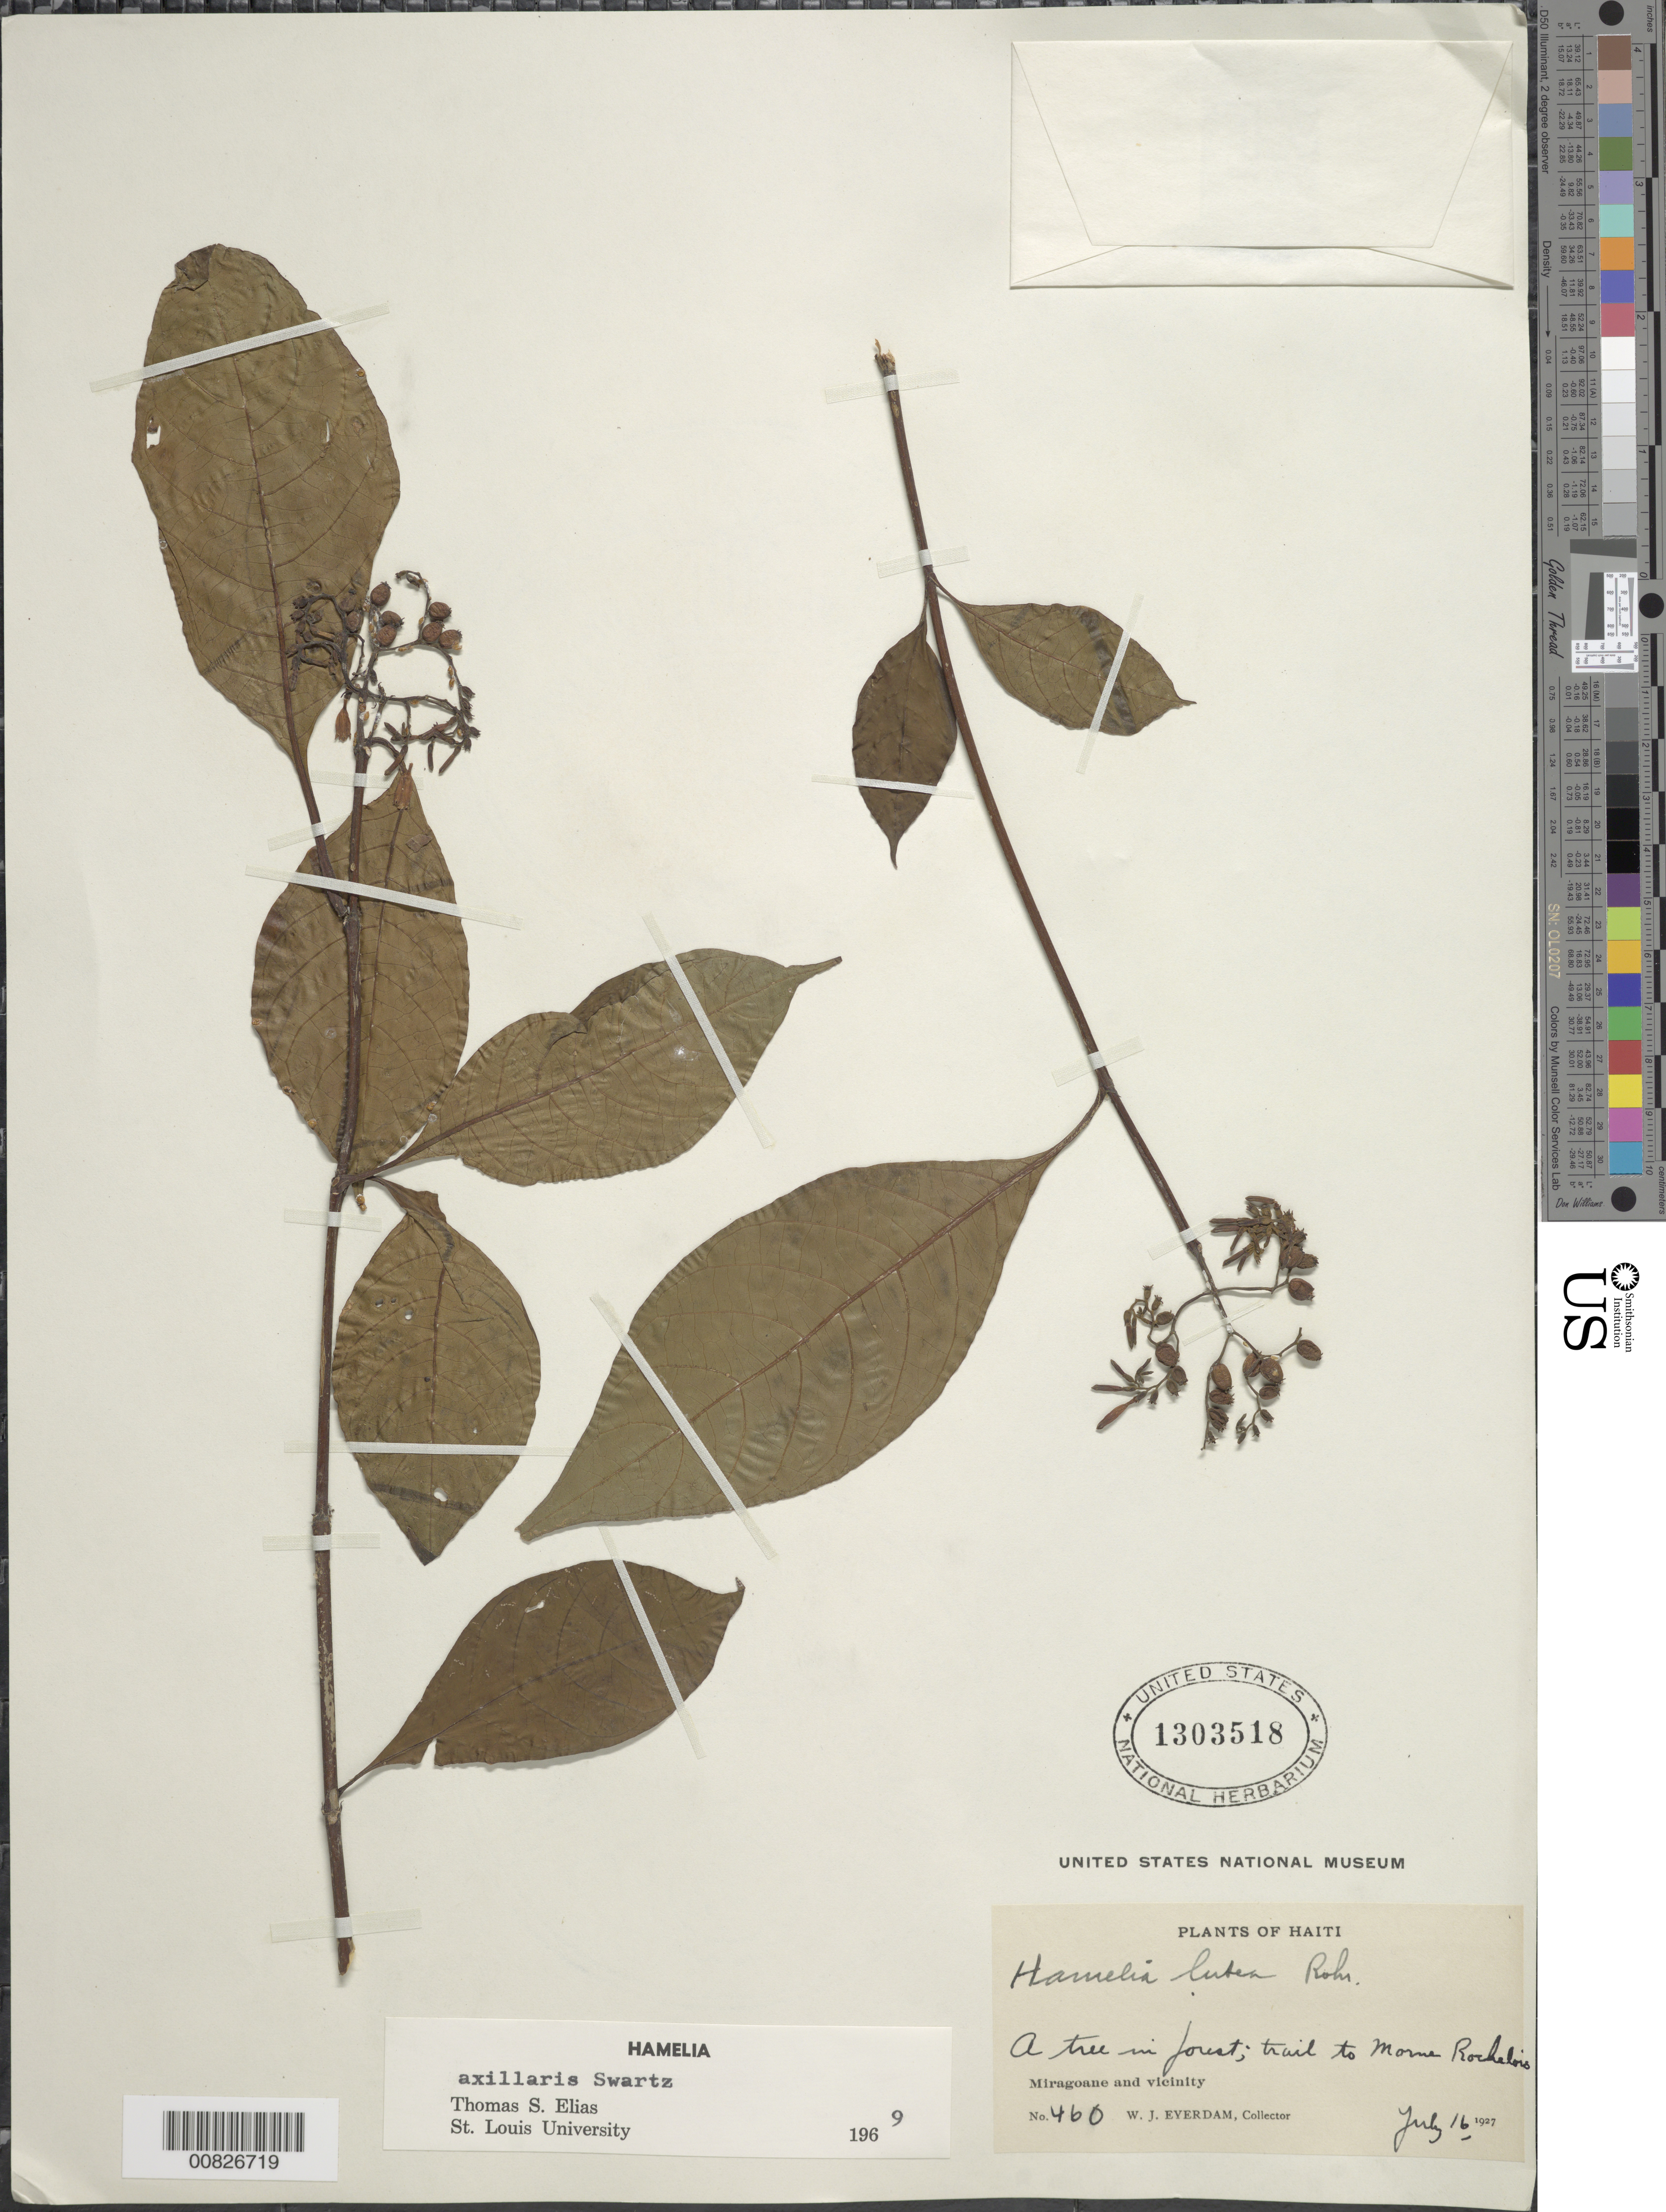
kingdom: Plantae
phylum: Tracheophyta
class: Magnoliopsida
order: Gentianales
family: Rubiaceae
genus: Hamelia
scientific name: Hamelia axillaris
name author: Sw.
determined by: Elias, T. S.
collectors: W. J. Eyerdam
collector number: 460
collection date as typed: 16 Jul 1927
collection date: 1927-07-16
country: Haiti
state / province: Grand'Anse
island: Hispaniola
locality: Miragoane and vicinity, trail to Morne Rochelois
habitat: In forest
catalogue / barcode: US 1303518